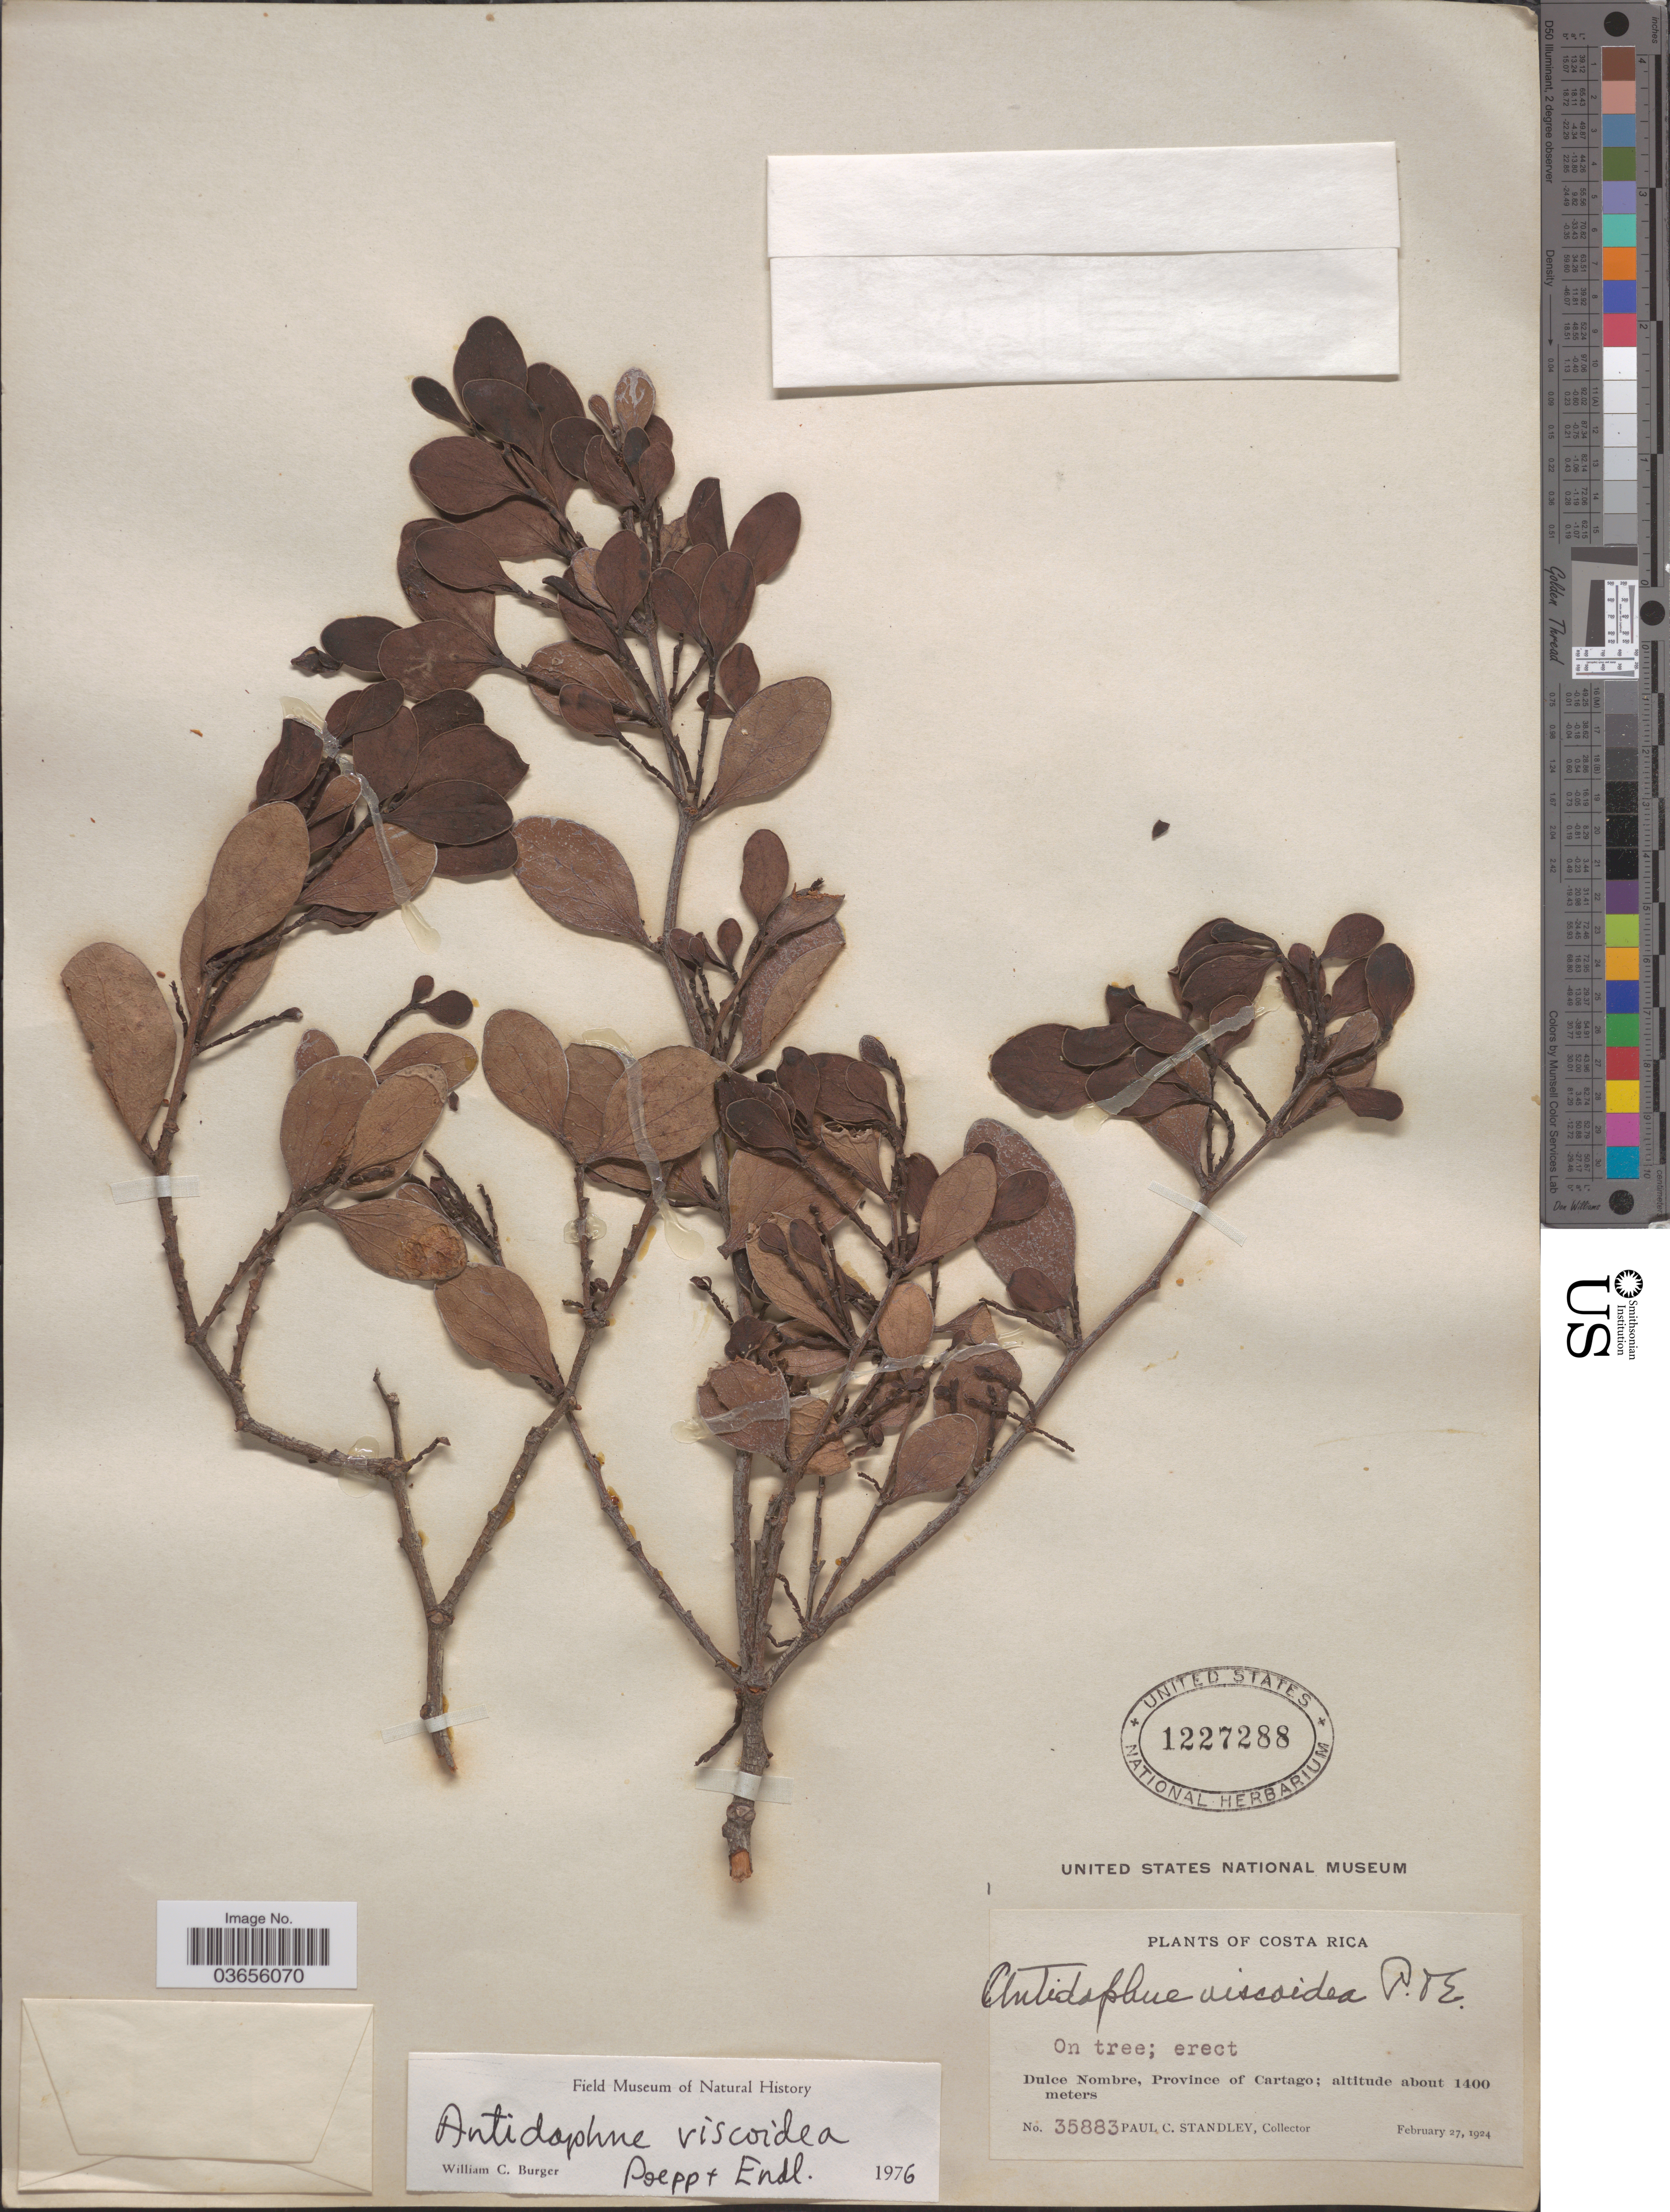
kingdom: Plantae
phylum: Tracheophyta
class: Magnoliopsida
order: Santalales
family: Santalaceae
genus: Antidaphne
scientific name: Antidaphne viscoidea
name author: Poepp. & Endl.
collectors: P. C. Standley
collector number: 35883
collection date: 1924-02-27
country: Costa Rica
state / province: Cartago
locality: Dulce Nombre.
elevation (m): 1400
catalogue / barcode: US 1227288